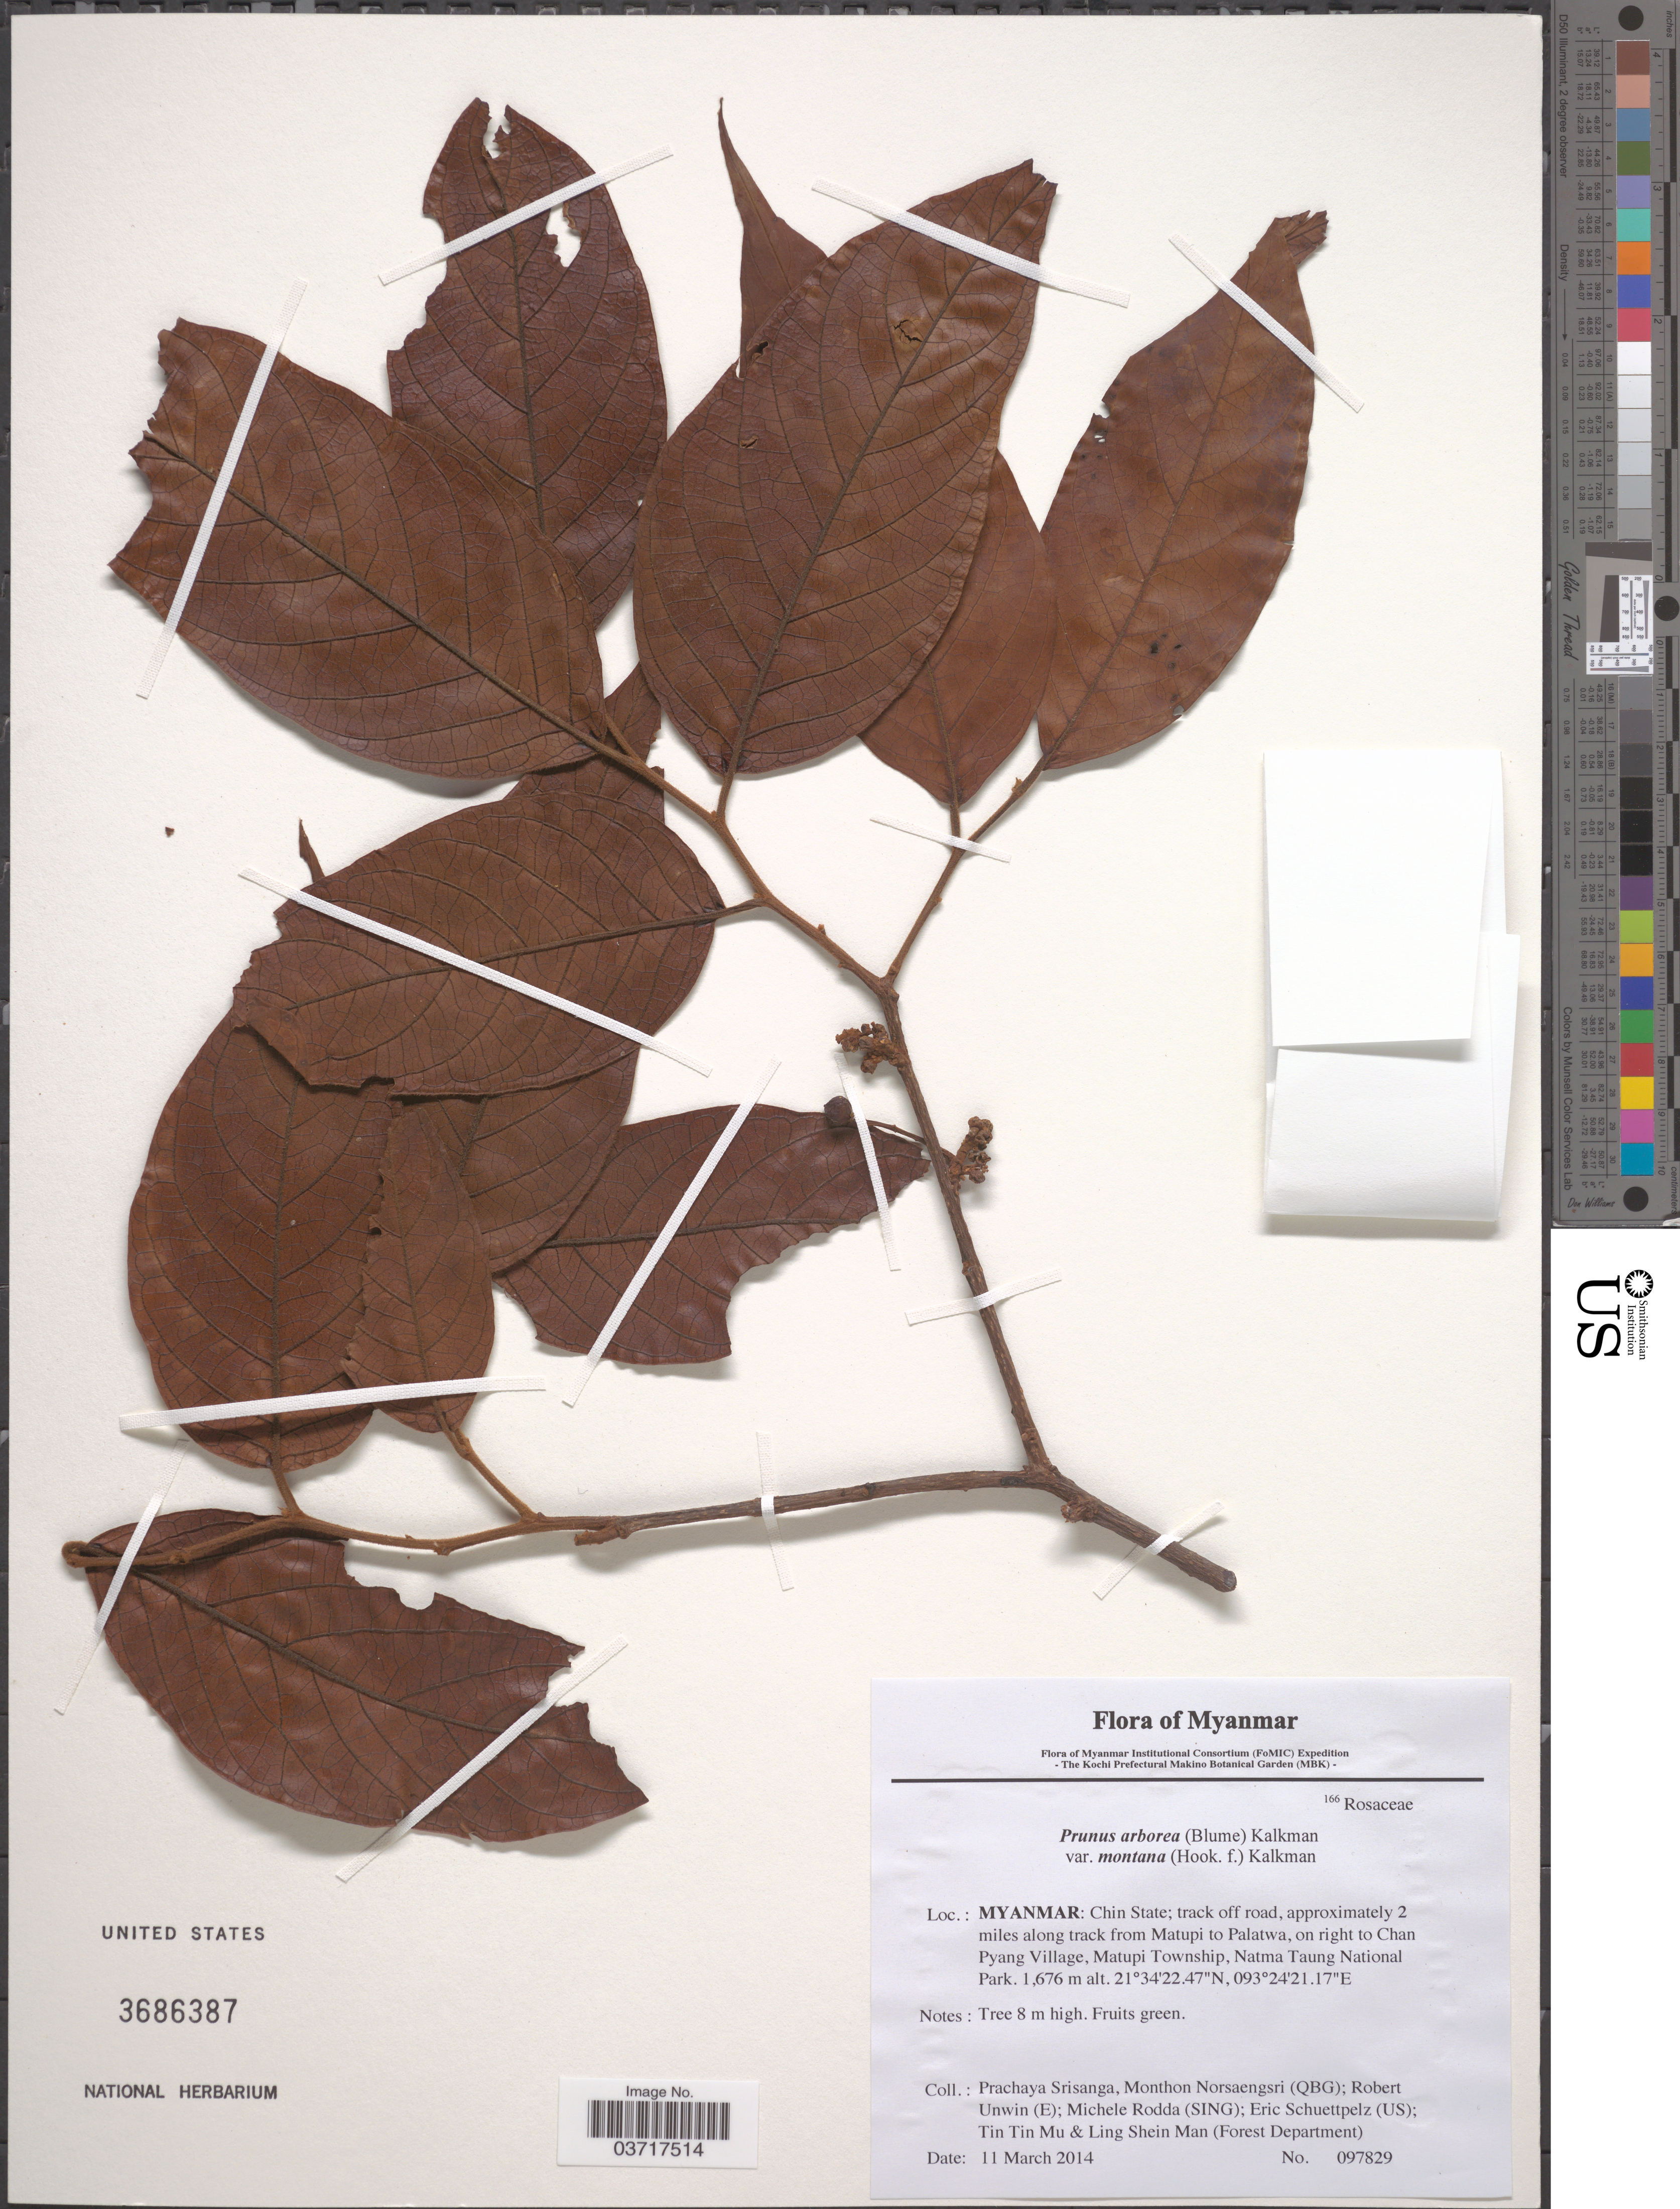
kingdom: Plantae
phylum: Tracheophyta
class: Magnoliopsida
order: Rosales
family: Rosaceae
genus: Prunus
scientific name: Prunus arborea var. montana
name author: (Hook. f.) Kalkman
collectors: P. Srisanga, M. Norsaengsri, R. Unwin, M. Rodda & et al.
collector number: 097829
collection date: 2014-03-11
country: Myanmar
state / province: Chin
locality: Track off road, approximately 2 miles along track from Matupi to Palatwa, on right to Chan Pyang Village, Matupi Township, Natma Taung National Park.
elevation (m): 1676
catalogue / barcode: US 3686387